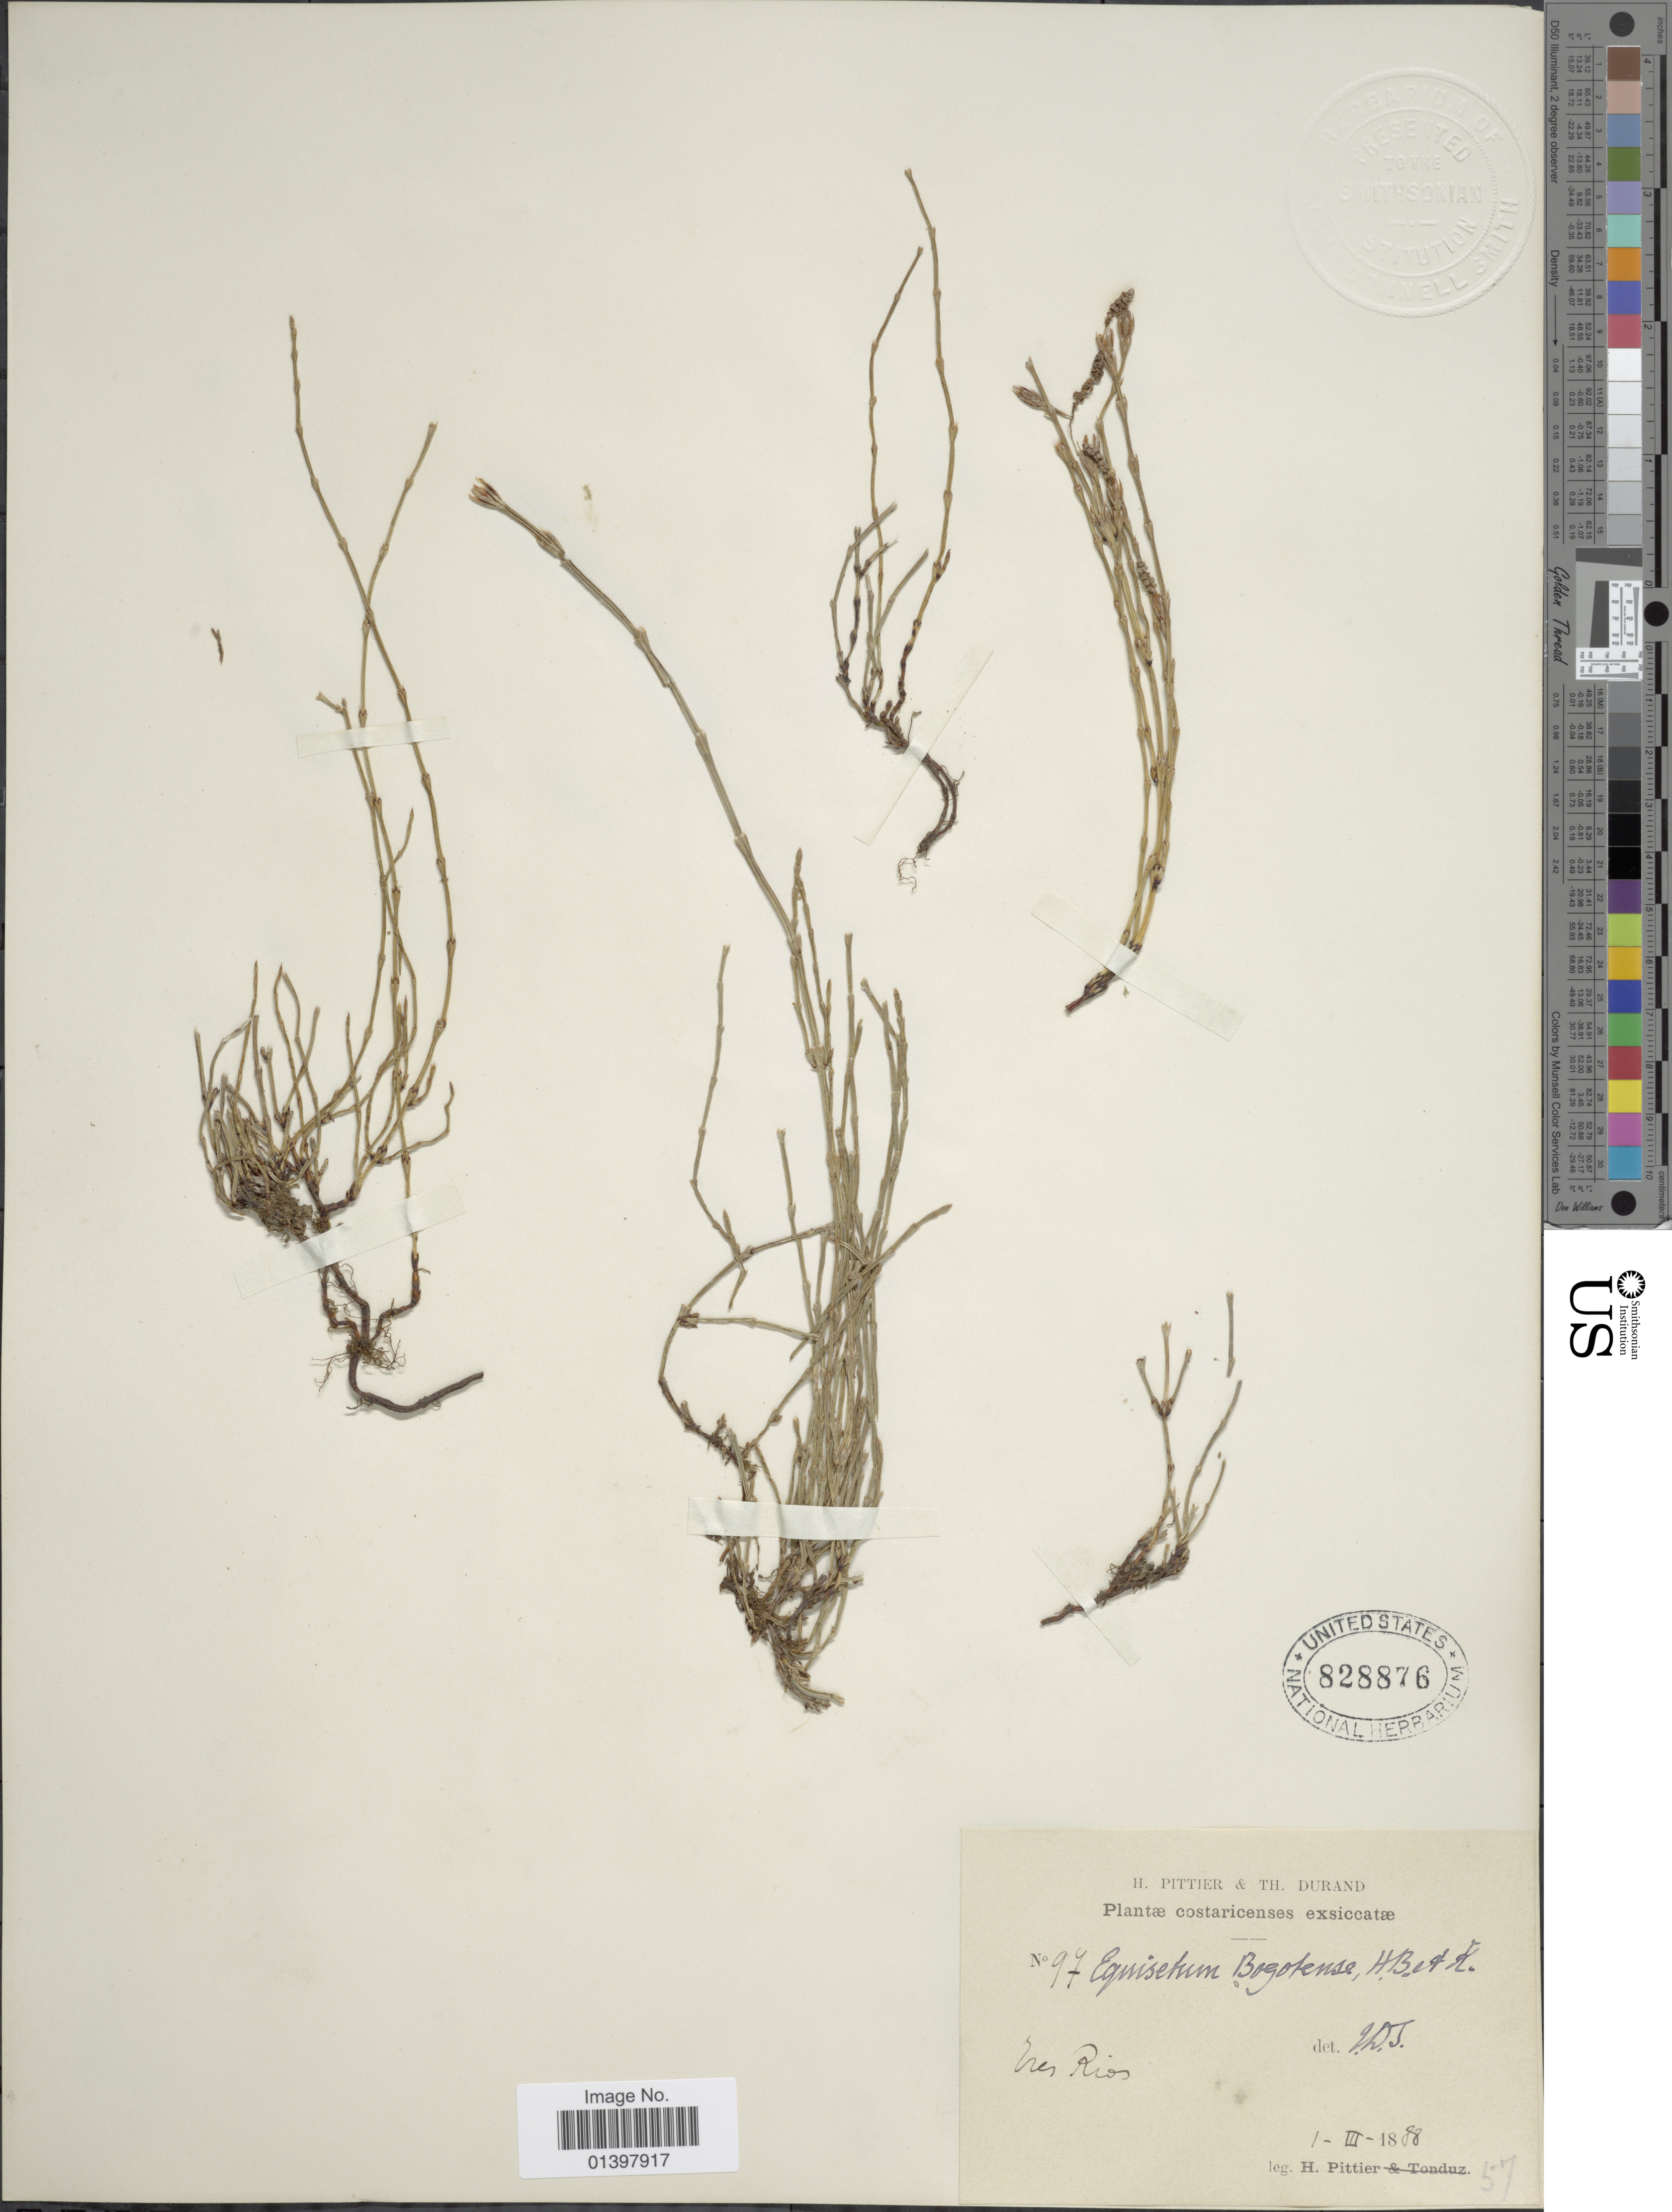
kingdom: Plantae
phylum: Tracheophyta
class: Polypodiopsida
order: Equisetales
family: Equisetaceae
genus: Equisetum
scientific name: Equisetum bogotense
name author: Kunth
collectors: H. F. Pittier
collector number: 97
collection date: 1888-03-01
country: Costa Rica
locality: Tres Ríos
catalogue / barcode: US 828876